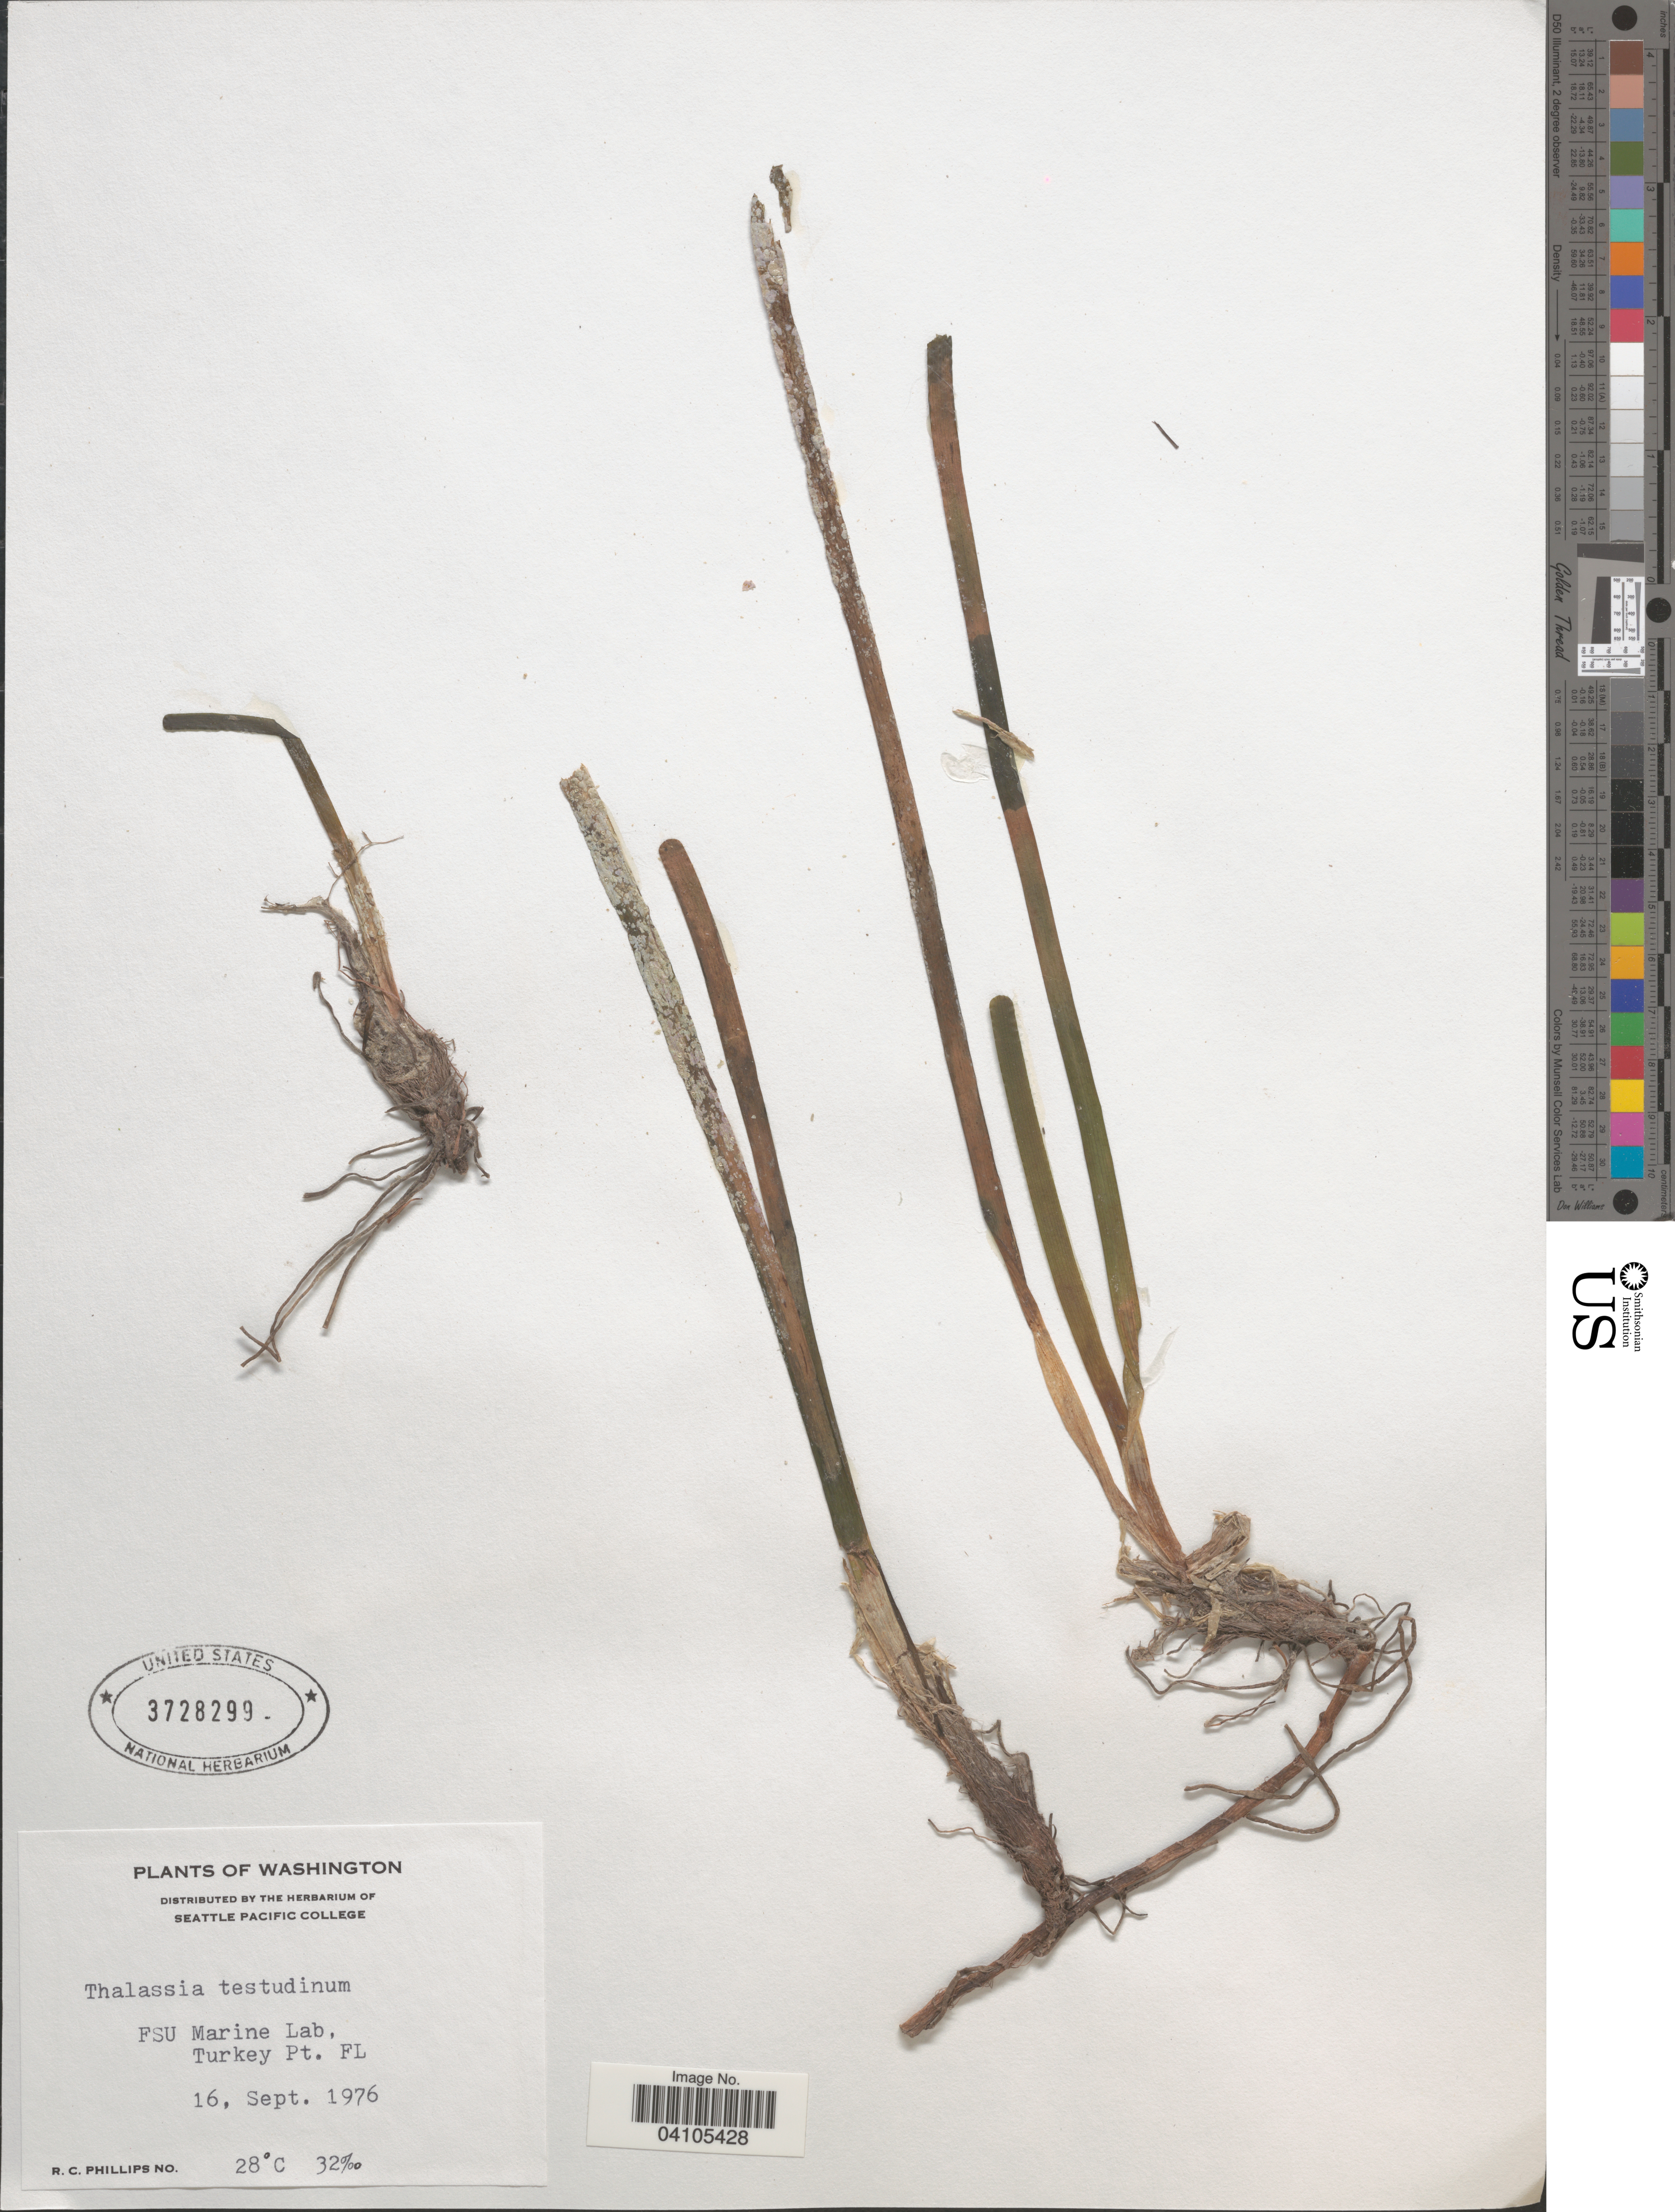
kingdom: Plantae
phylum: Tracheophyta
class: Liliopsida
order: Alismatales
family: Hydrocharitaceae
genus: Thalassia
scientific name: Thalassia testudinum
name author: Banks & Sol. ex K.D. Koenig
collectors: R. C. Phillips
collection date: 1976-09-16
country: United States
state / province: Florida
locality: FSU Marine Lab, Turkey Pt.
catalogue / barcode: US 3728299